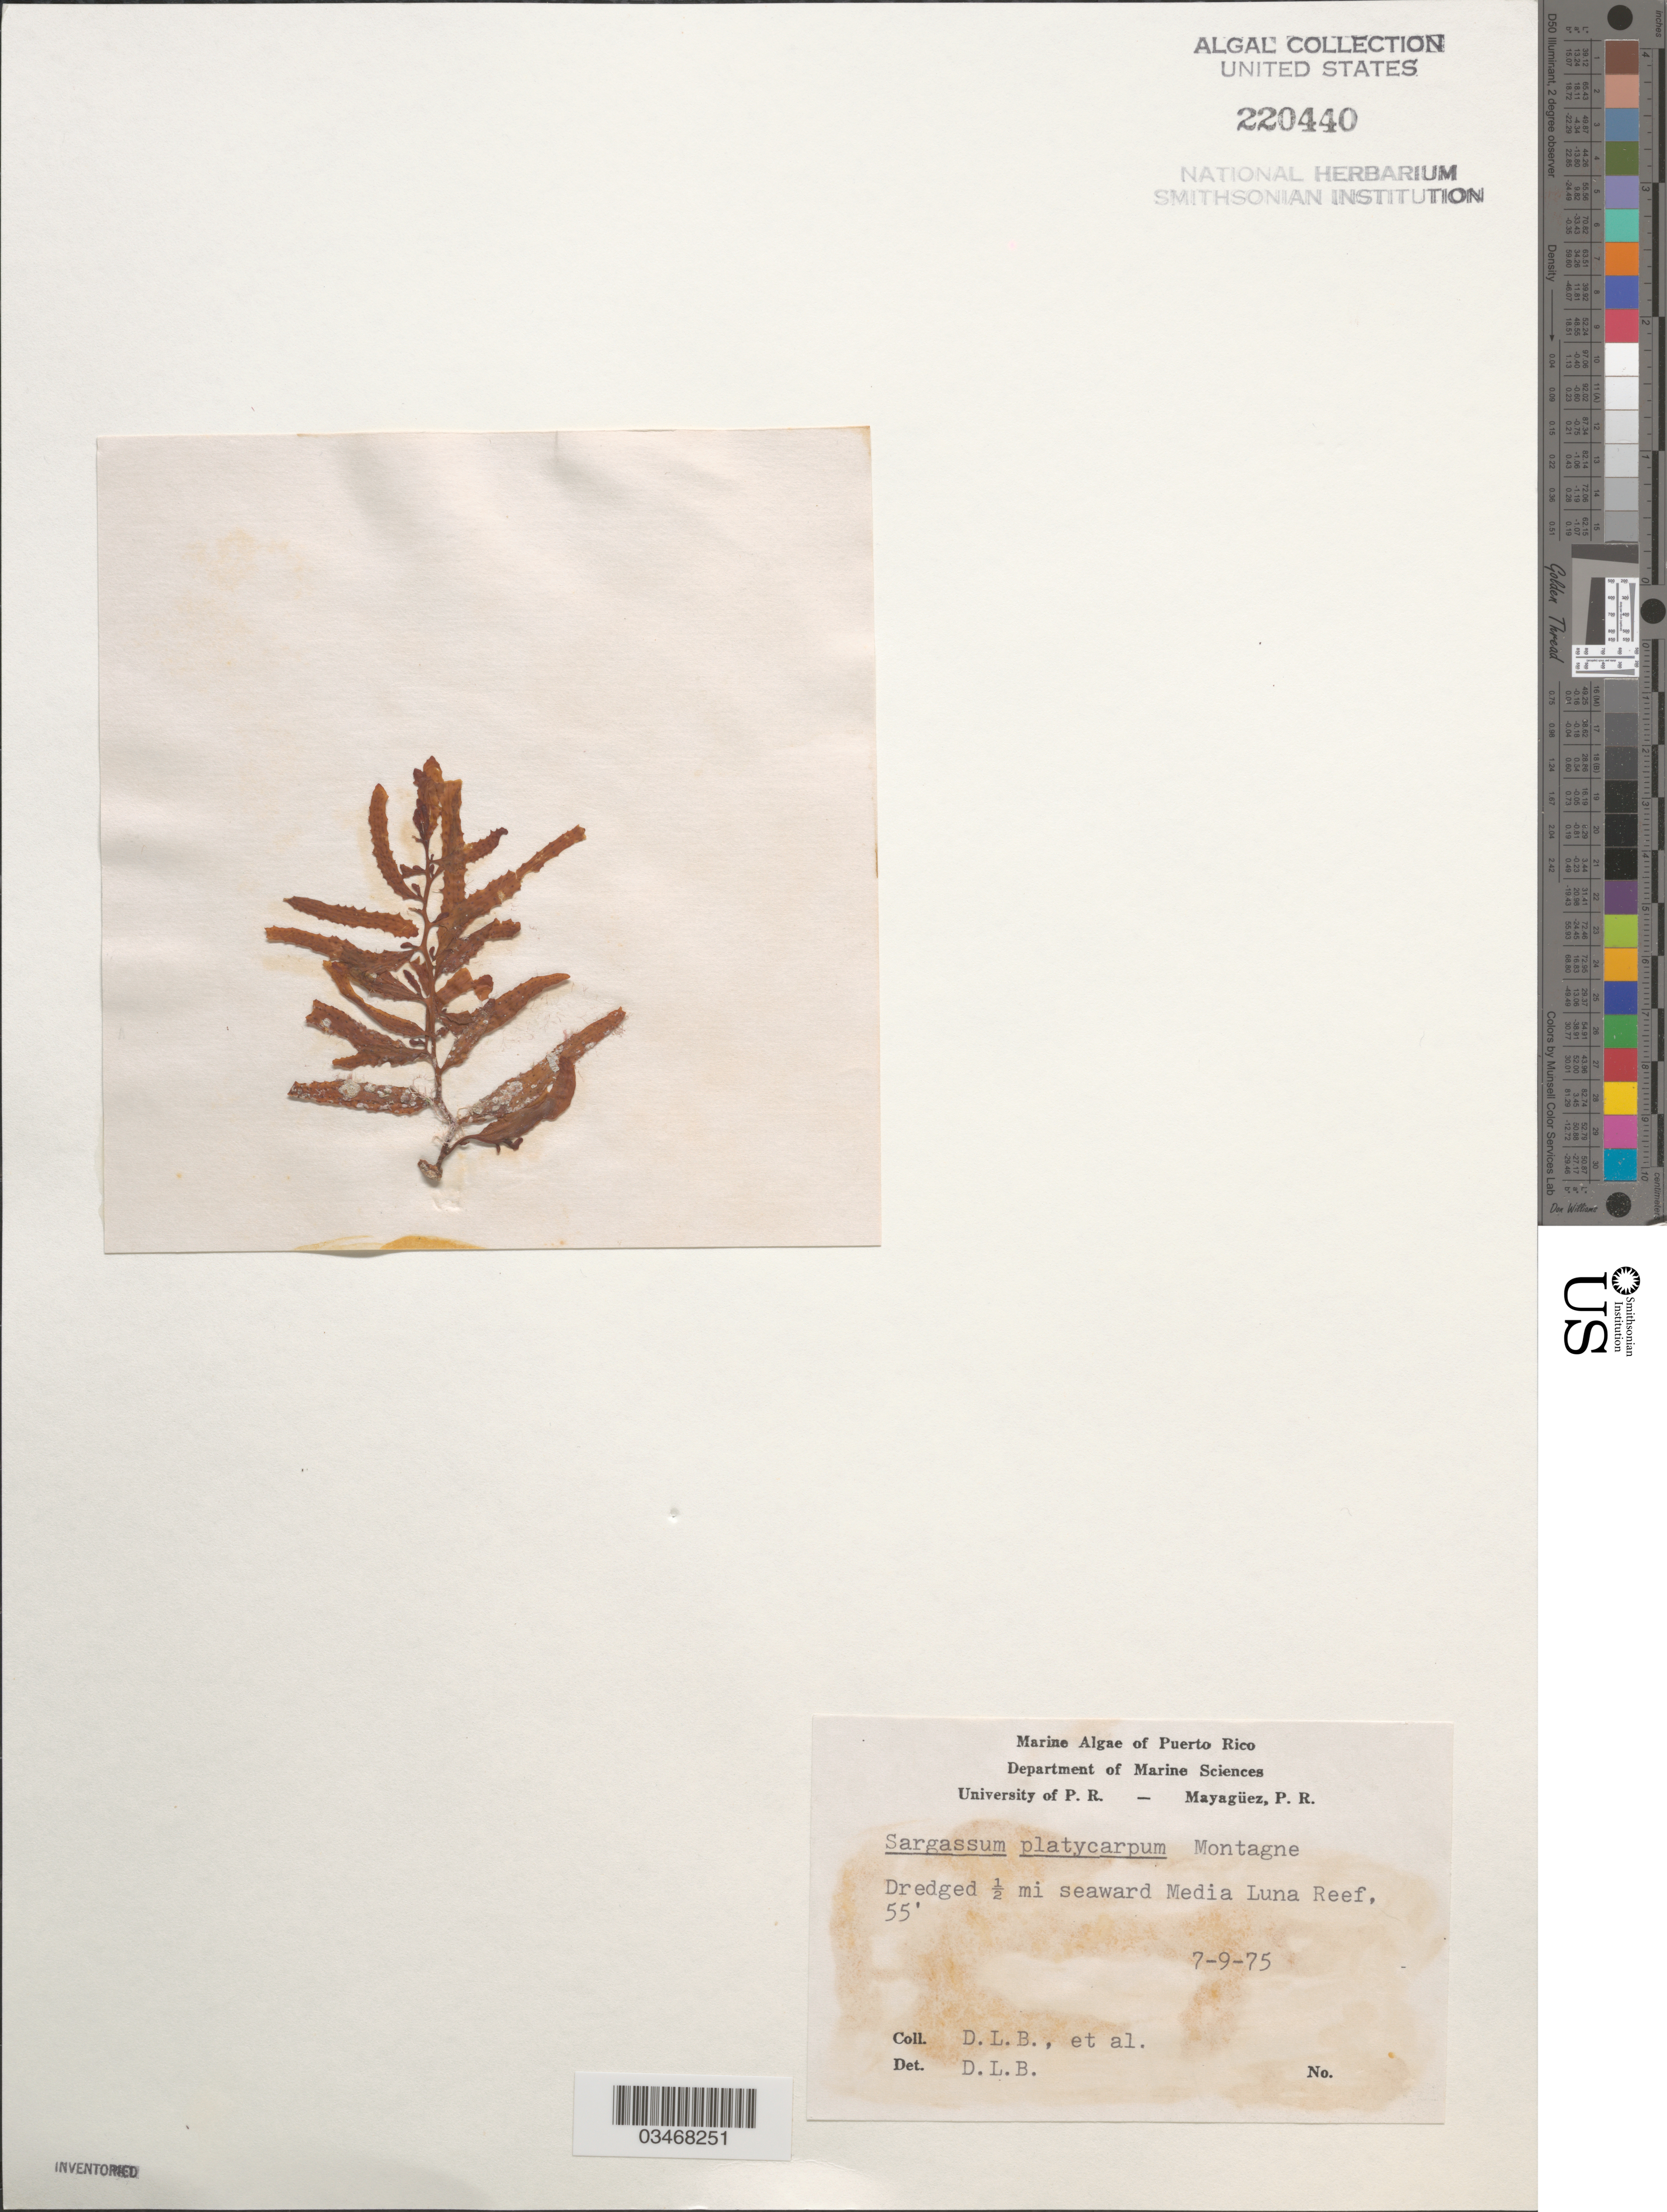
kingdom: Chromista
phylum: Ochrophyta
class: Phaeophyceae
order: Fucales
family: Sargassaceae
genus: Sargassum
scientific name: Sargassum platycarpum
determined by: Ballantine, D. L.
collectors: D.L. Ballantine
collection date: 1975-07-09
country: Puerto Rico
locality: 1/2 mi seaward Media Luna Reef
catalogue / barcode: US 220440